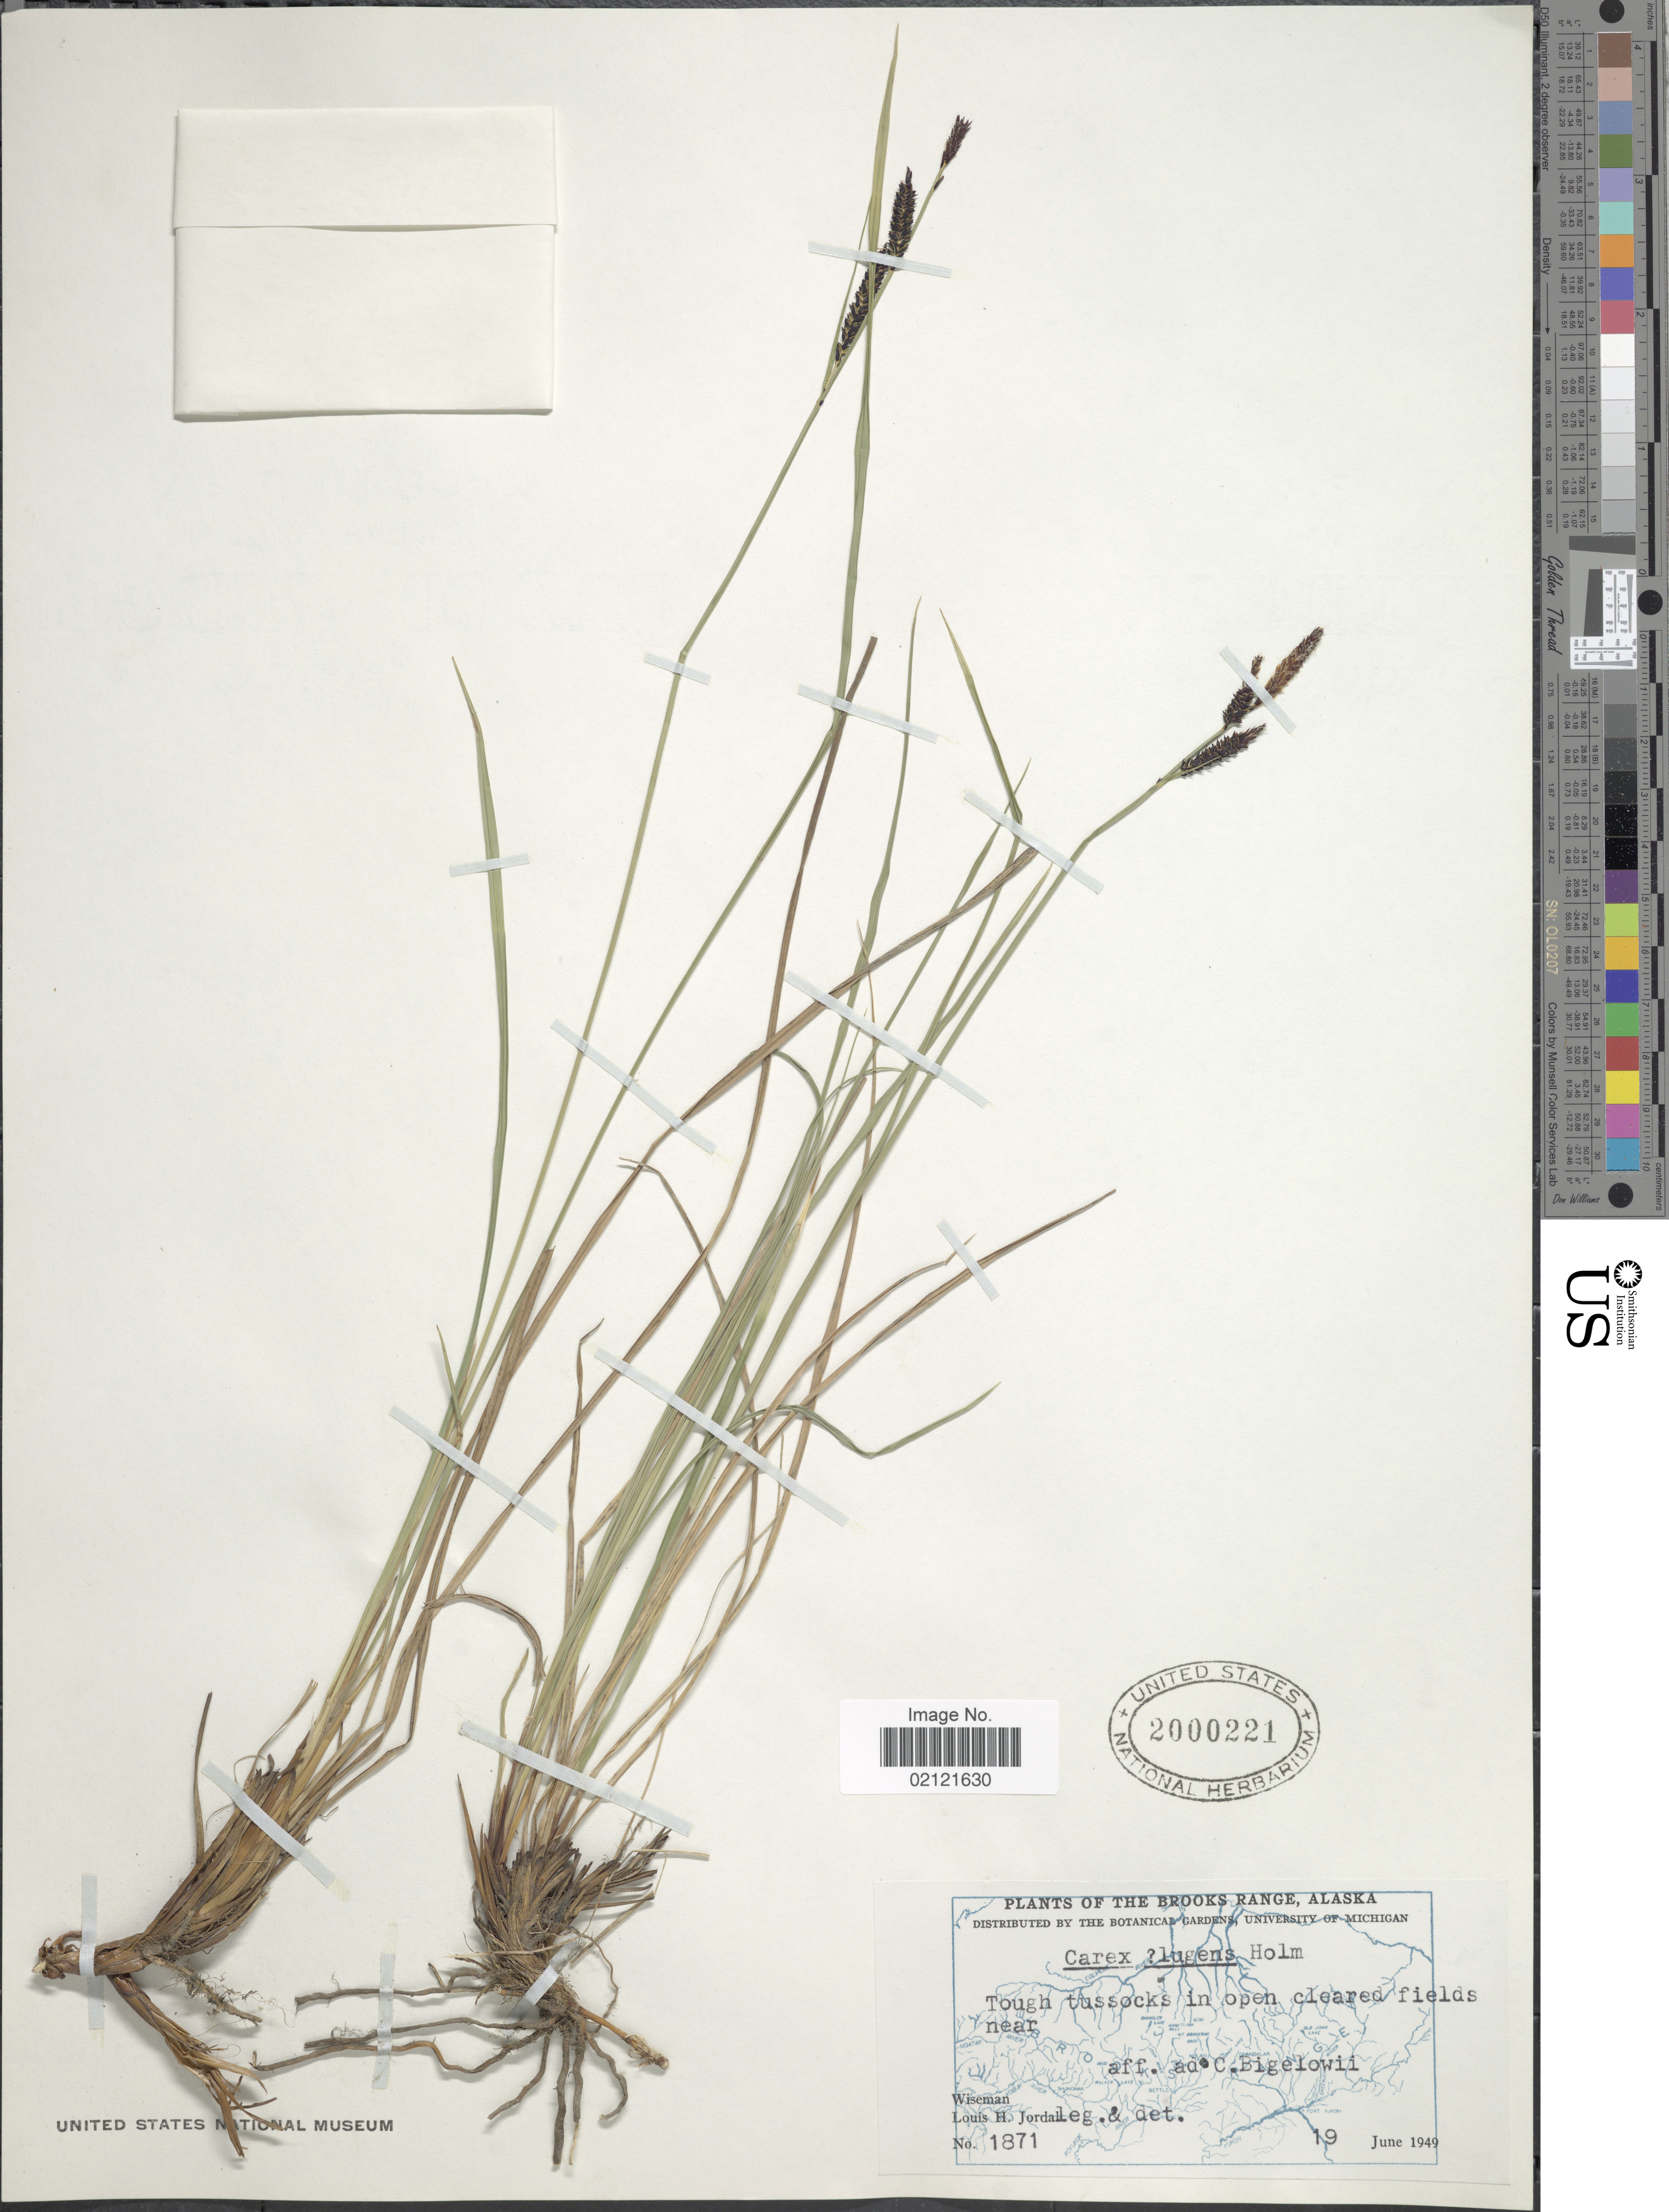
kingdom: Plantae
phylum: Tracheophyta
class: Liliopsida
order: Poales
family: Cyperaceae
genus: Carex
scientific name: Carex bigelowii subsp. lugens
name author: (Holm) T.V. Egorova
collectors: L. Jordal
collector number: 1871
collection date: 1949-06-19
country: United States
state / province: Alaska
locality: The Brooks Range, Tough tussocks in open, cleared fields near aff. ad. c. Bigelowii, Wiseman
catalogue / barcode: US 2000221